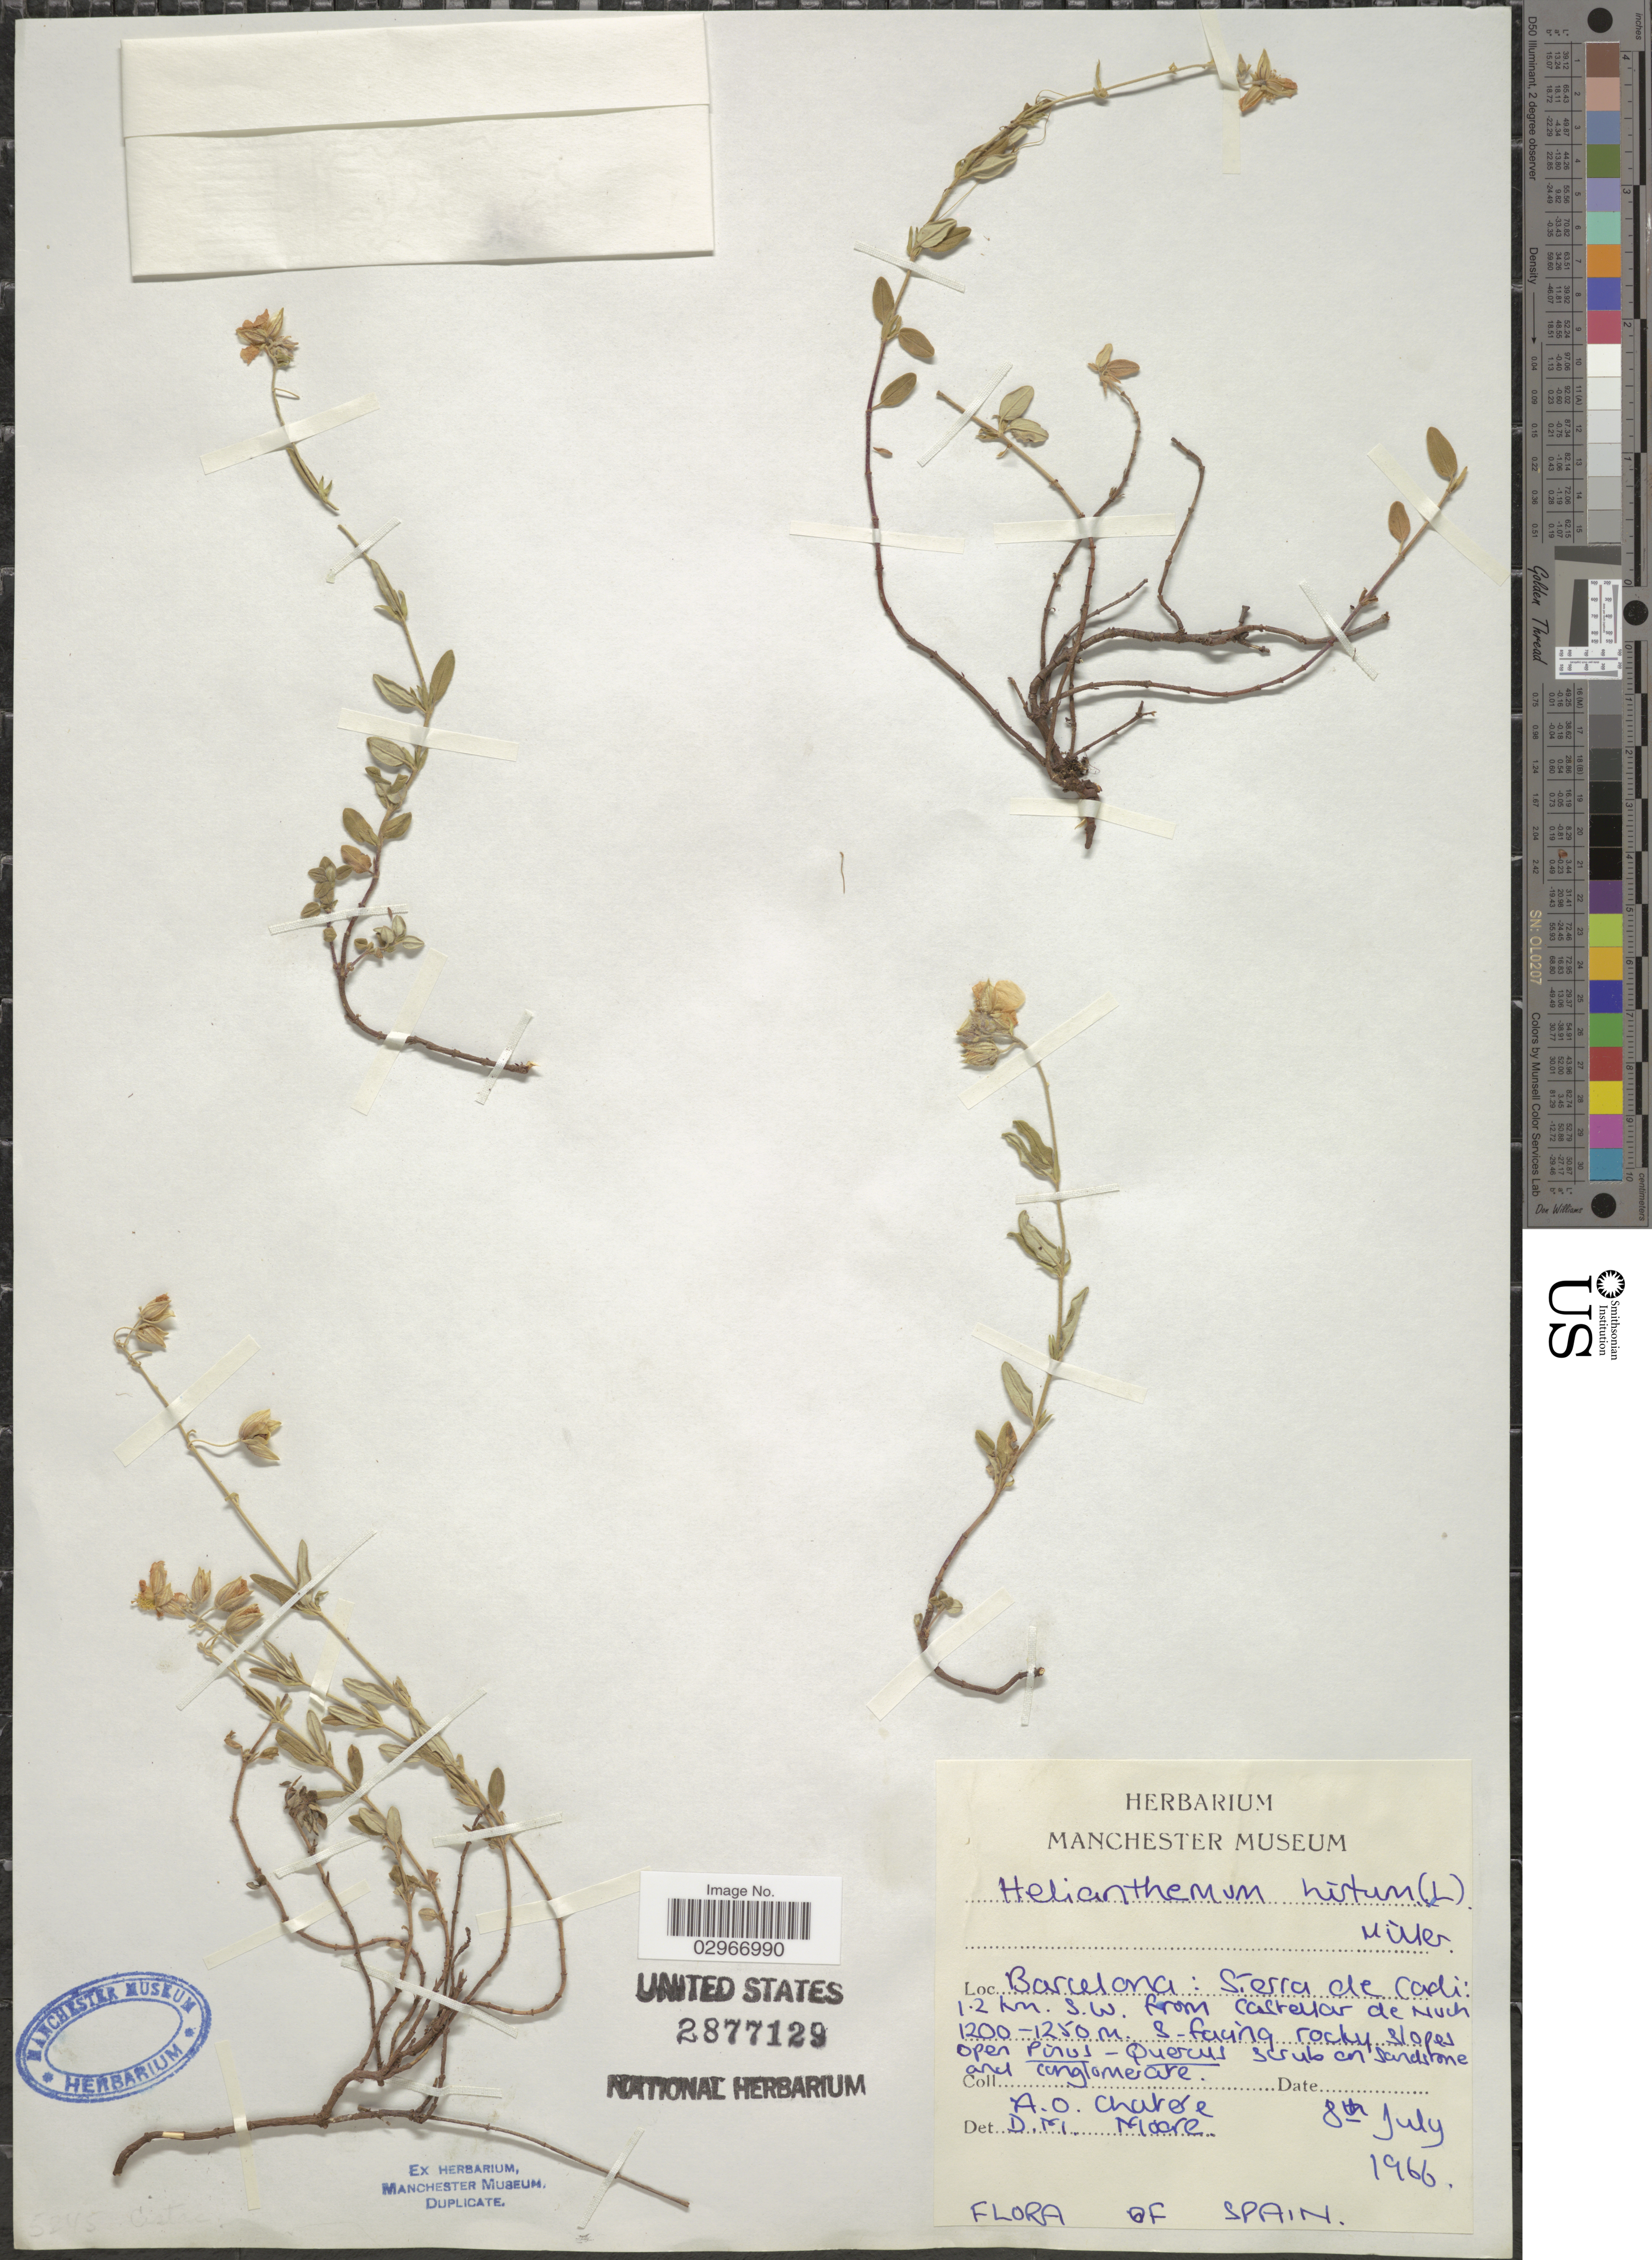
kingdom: Plantae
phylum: Tracheophyta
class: Magnoliopsida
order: Malvales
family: Cistaceae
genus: Helianthemum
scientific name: Helianthemum hirtum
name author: (L.) Mill.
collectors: A. Charee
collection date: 1966-07-08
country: Spain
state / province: Catalunya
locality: Barcelona: Sierra de Cadi: 1.2 km S.W. from castellar de Nuch. S-facing rocky slopes.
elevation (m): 1200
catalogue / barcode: US 2877129